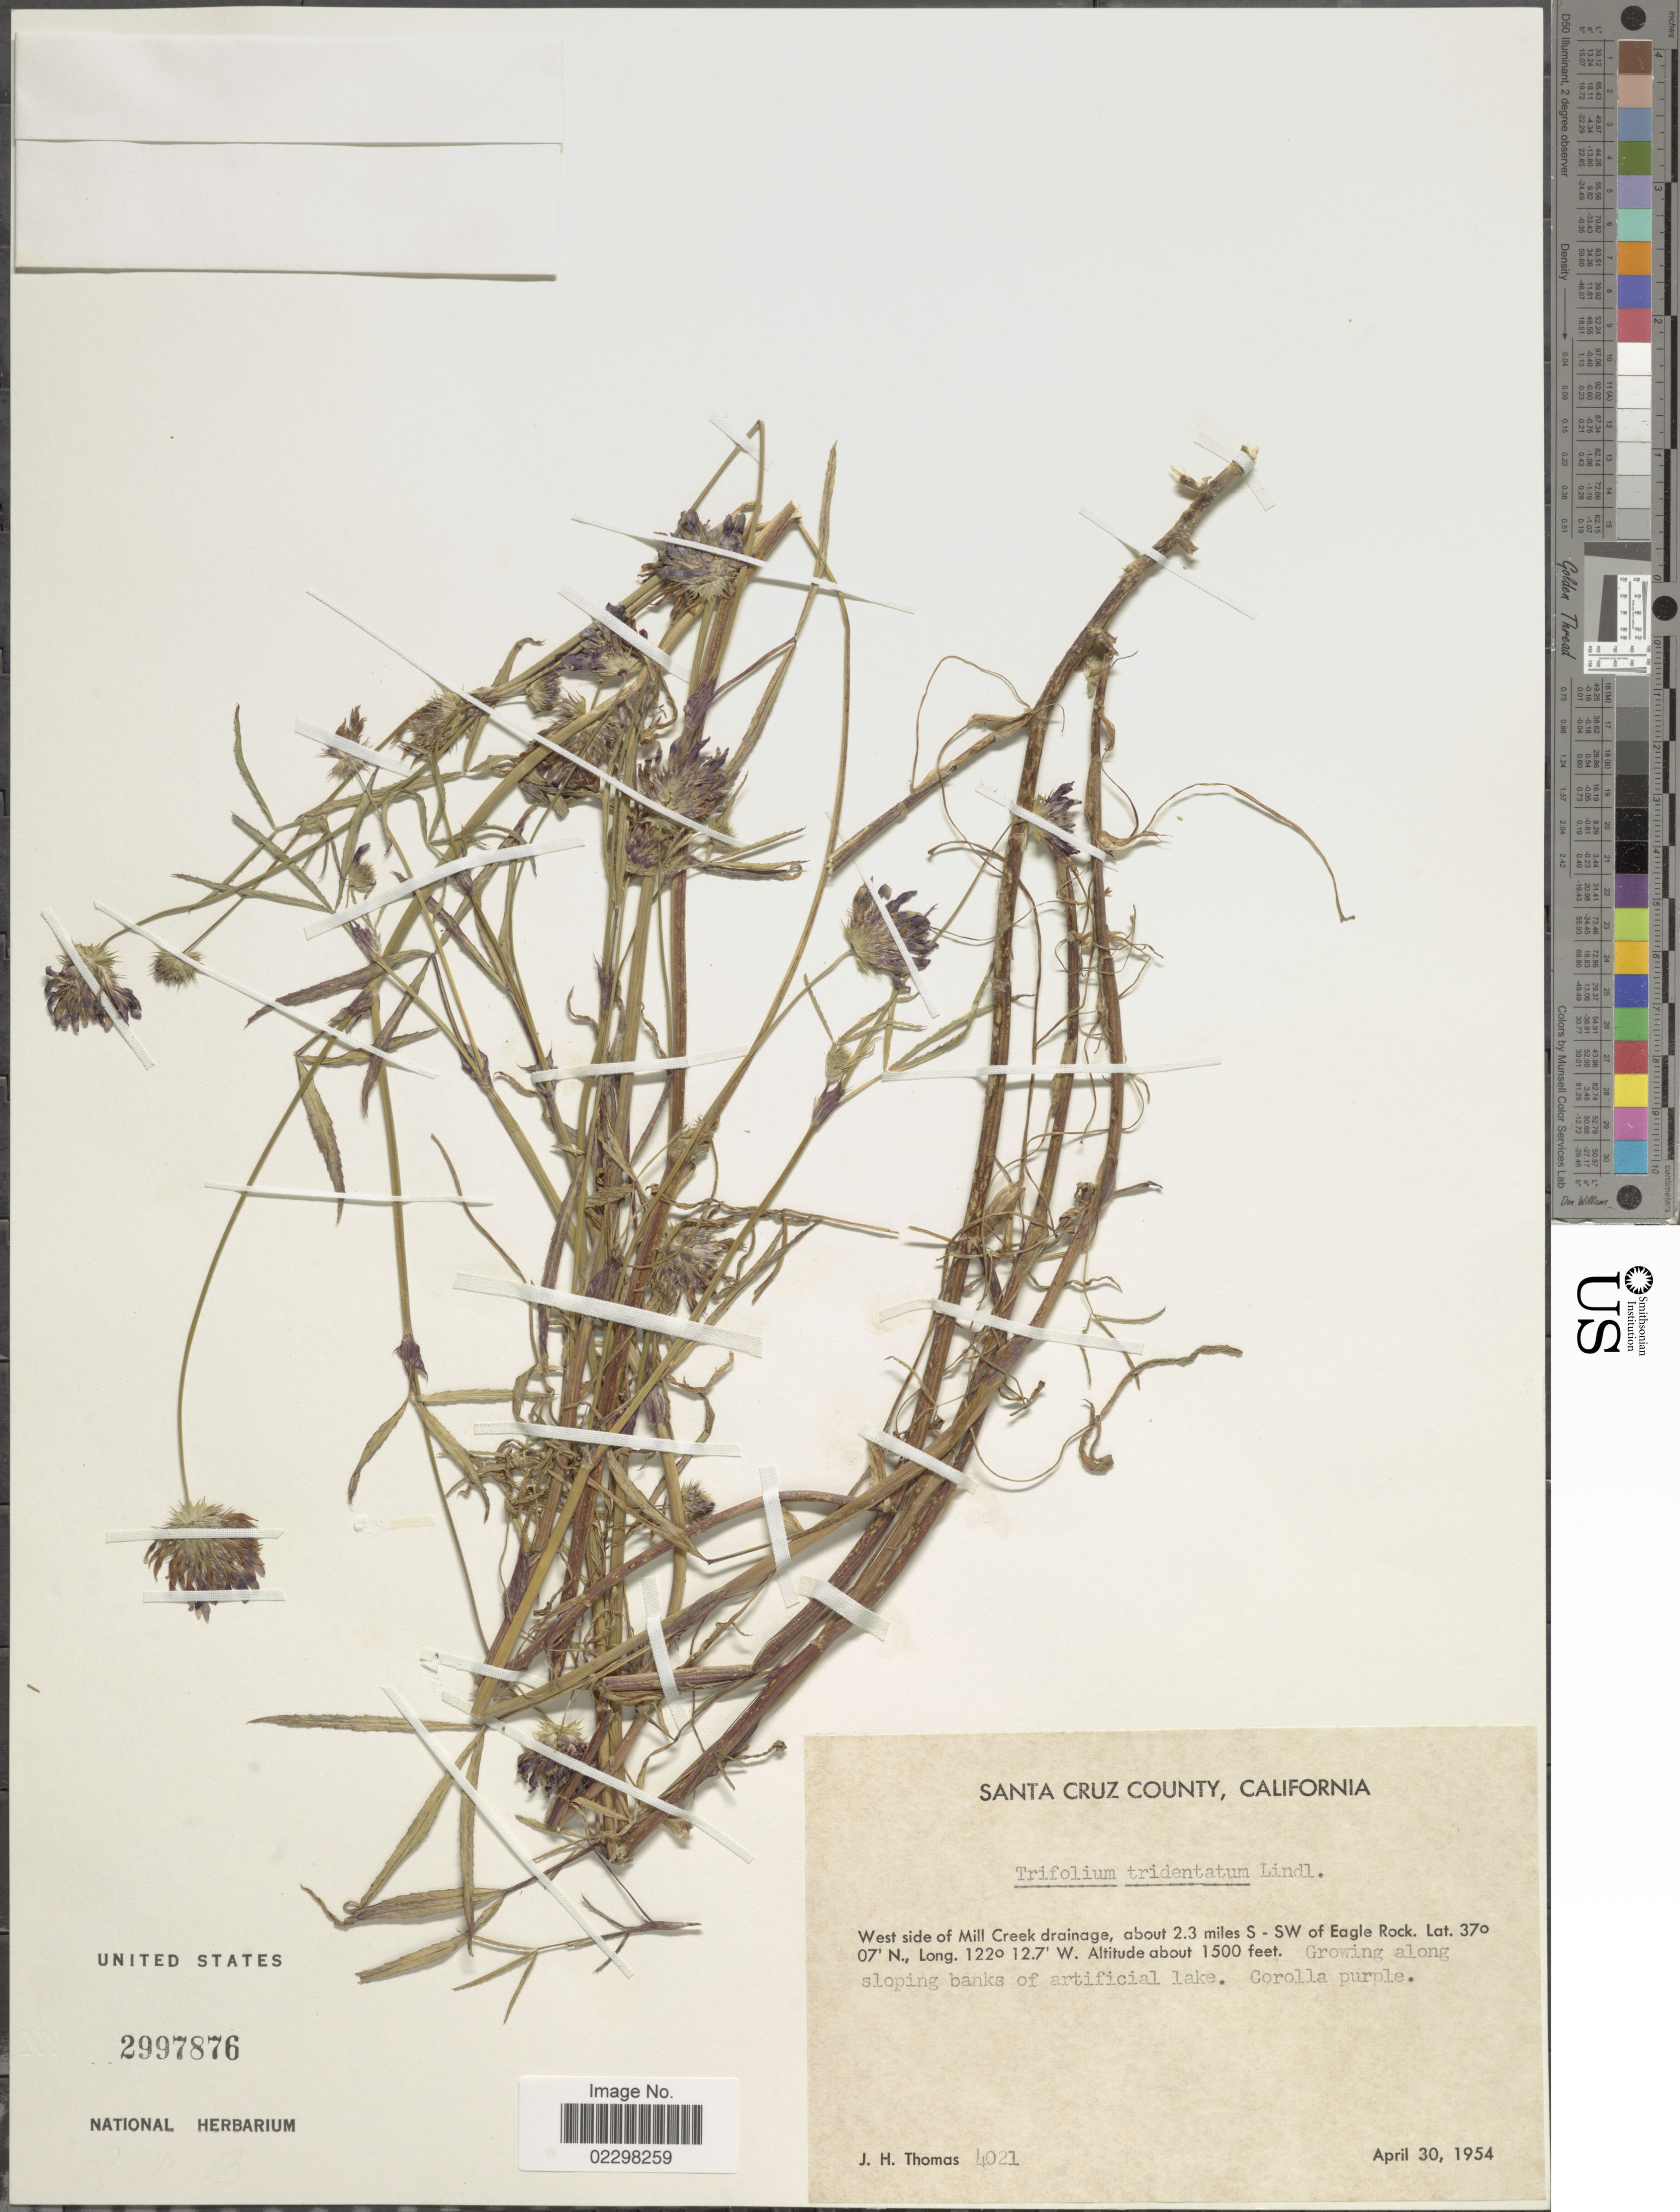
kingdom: Plantae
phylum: Tracheophyta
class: Magnoliopsida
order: Fabales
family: Fabaceae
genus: Trifolium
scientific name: Trifolium tridentatum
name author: Lindl.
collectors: J. H. Thomas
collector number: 4021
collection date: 1954-04-30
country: United States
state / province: California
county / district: Santa Cruz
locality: Santa Cruz County, California. West side of Mill Creek drainage, about 2.3 miles S - SW of Eagle Rock.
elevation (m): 457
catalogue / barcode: US 2997876